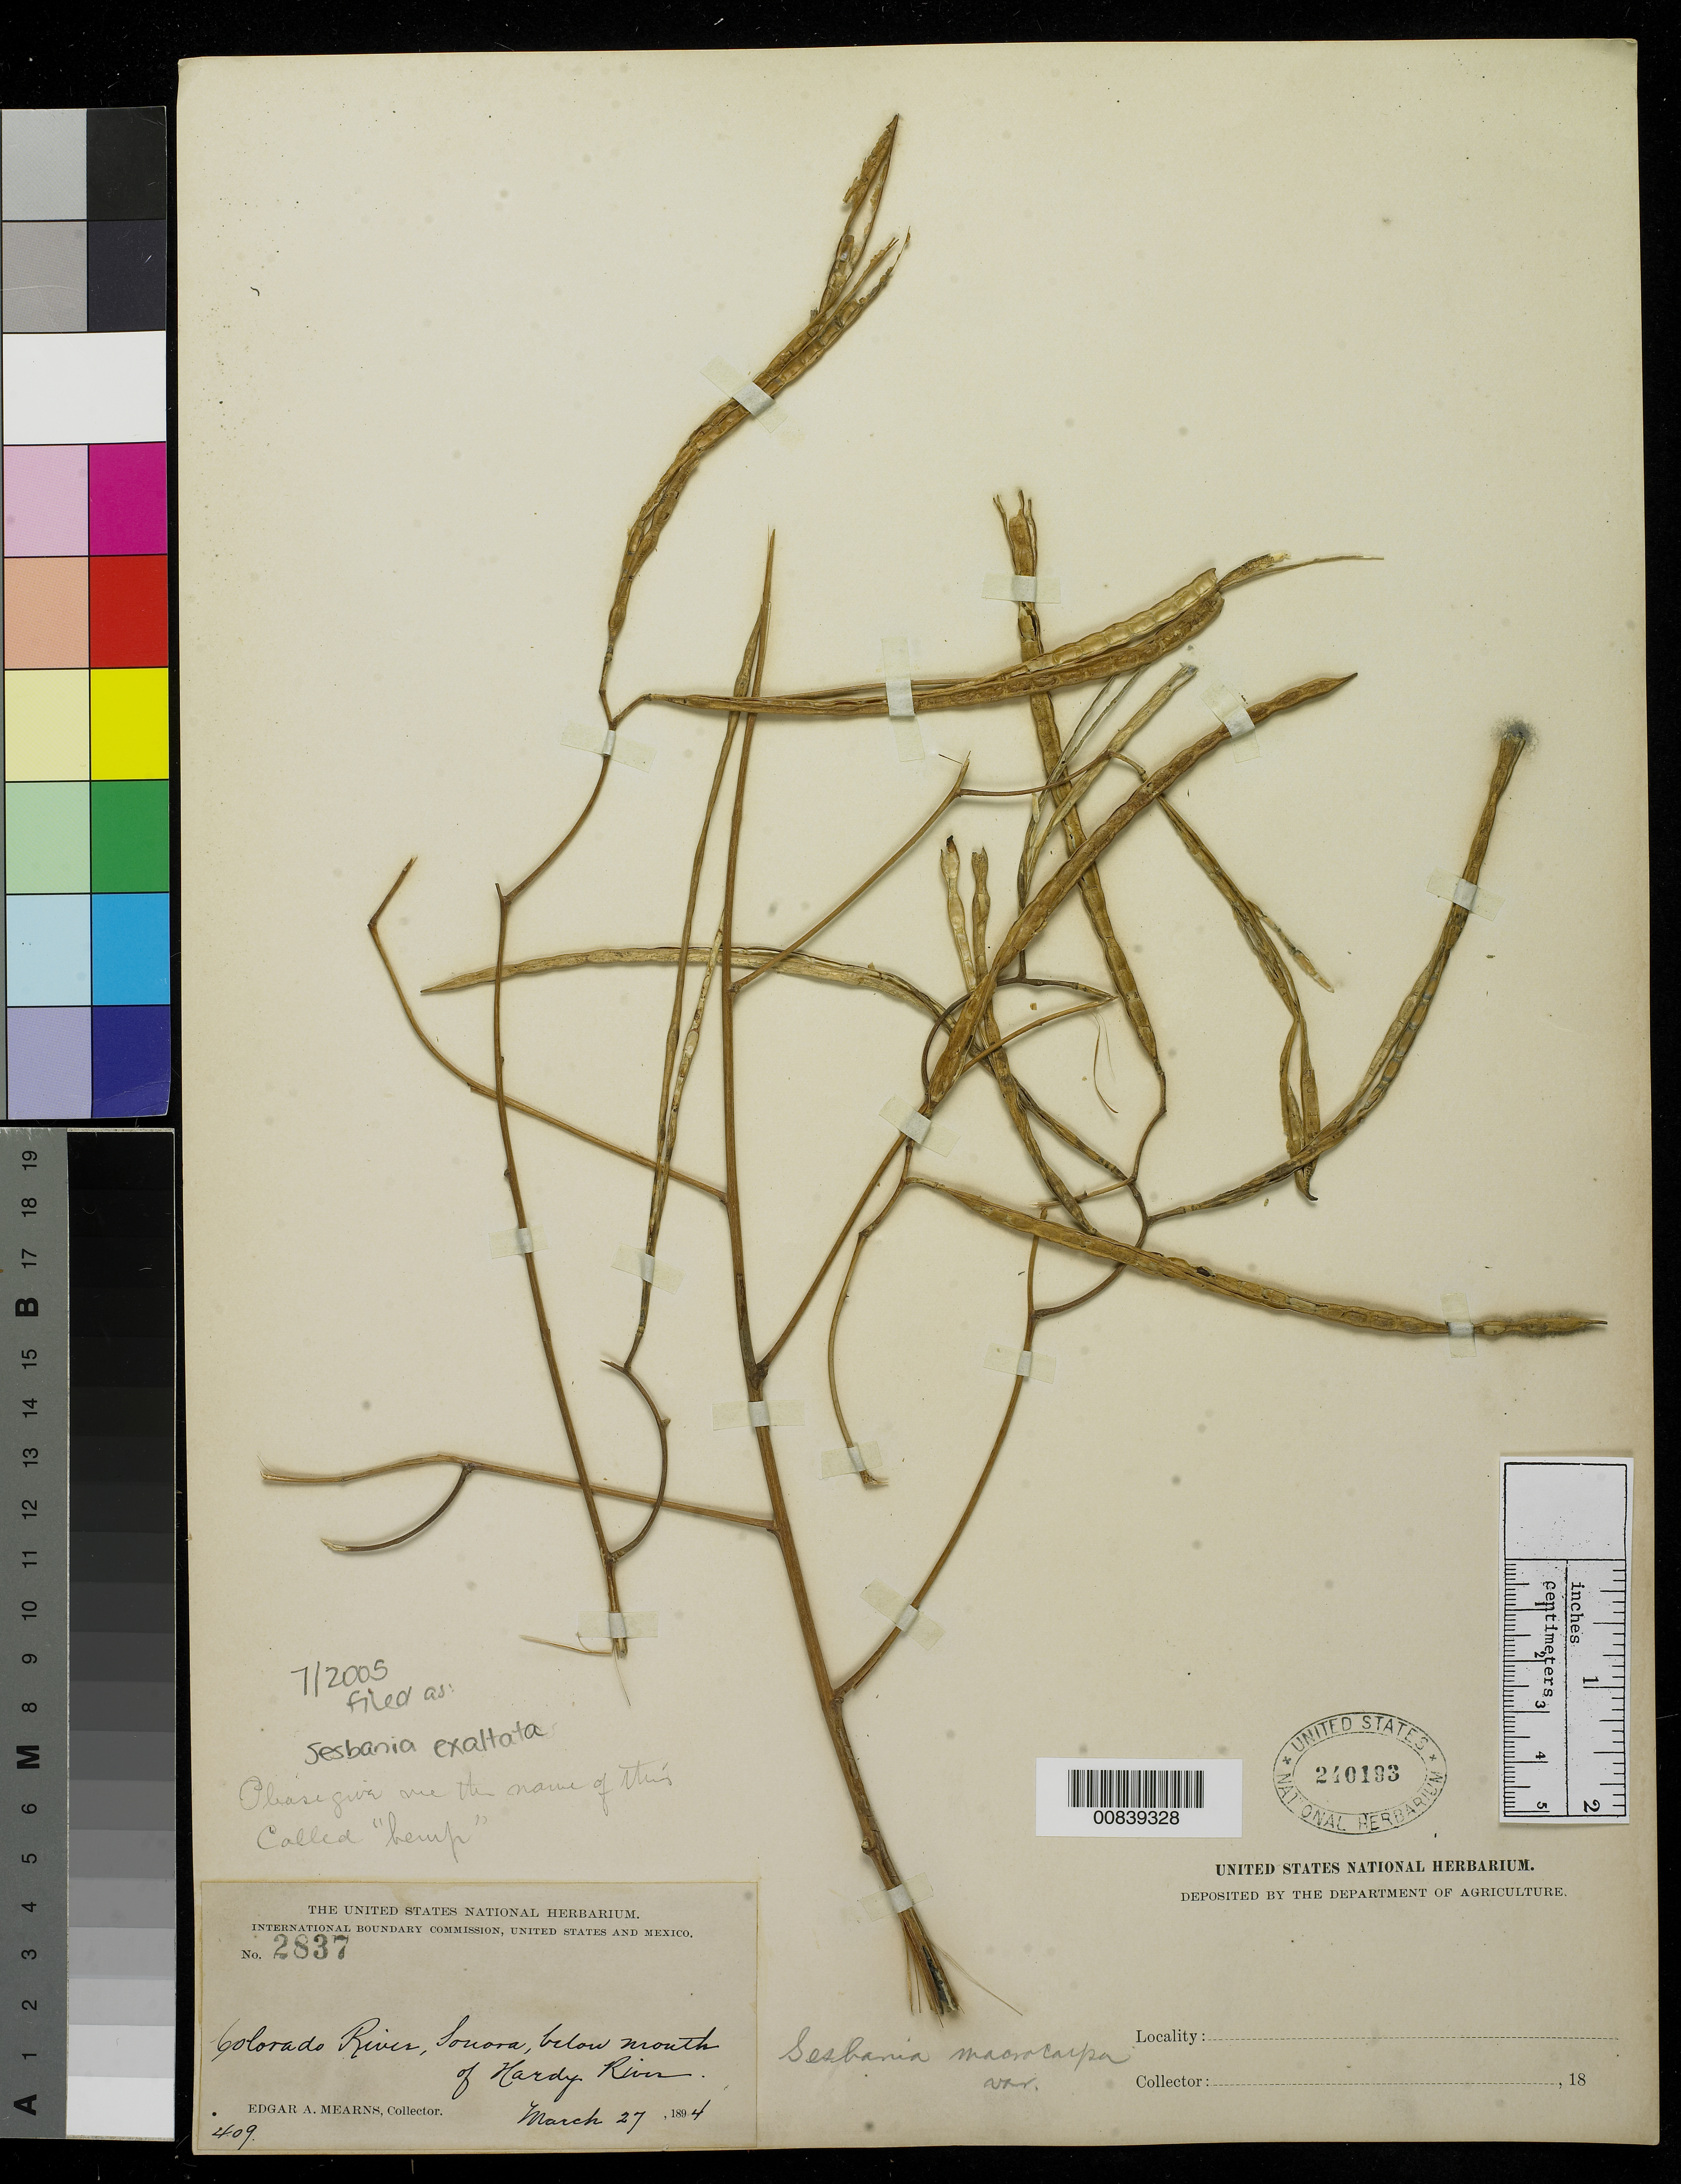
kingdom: Plantae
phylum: Tracheophyta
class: Magnoliopsida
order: Fabales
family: Fabaceae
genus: Sesbania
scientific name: Sesbania exaltata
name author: (Raf.) Cory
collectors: E. A. Mearns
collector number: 2837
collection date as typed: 27 Mar 1894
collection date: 1894-03-27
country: Mexico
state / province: Sonora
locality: Colorado River, Sonora, below mouth of Hardy River.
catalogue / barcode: US 240193